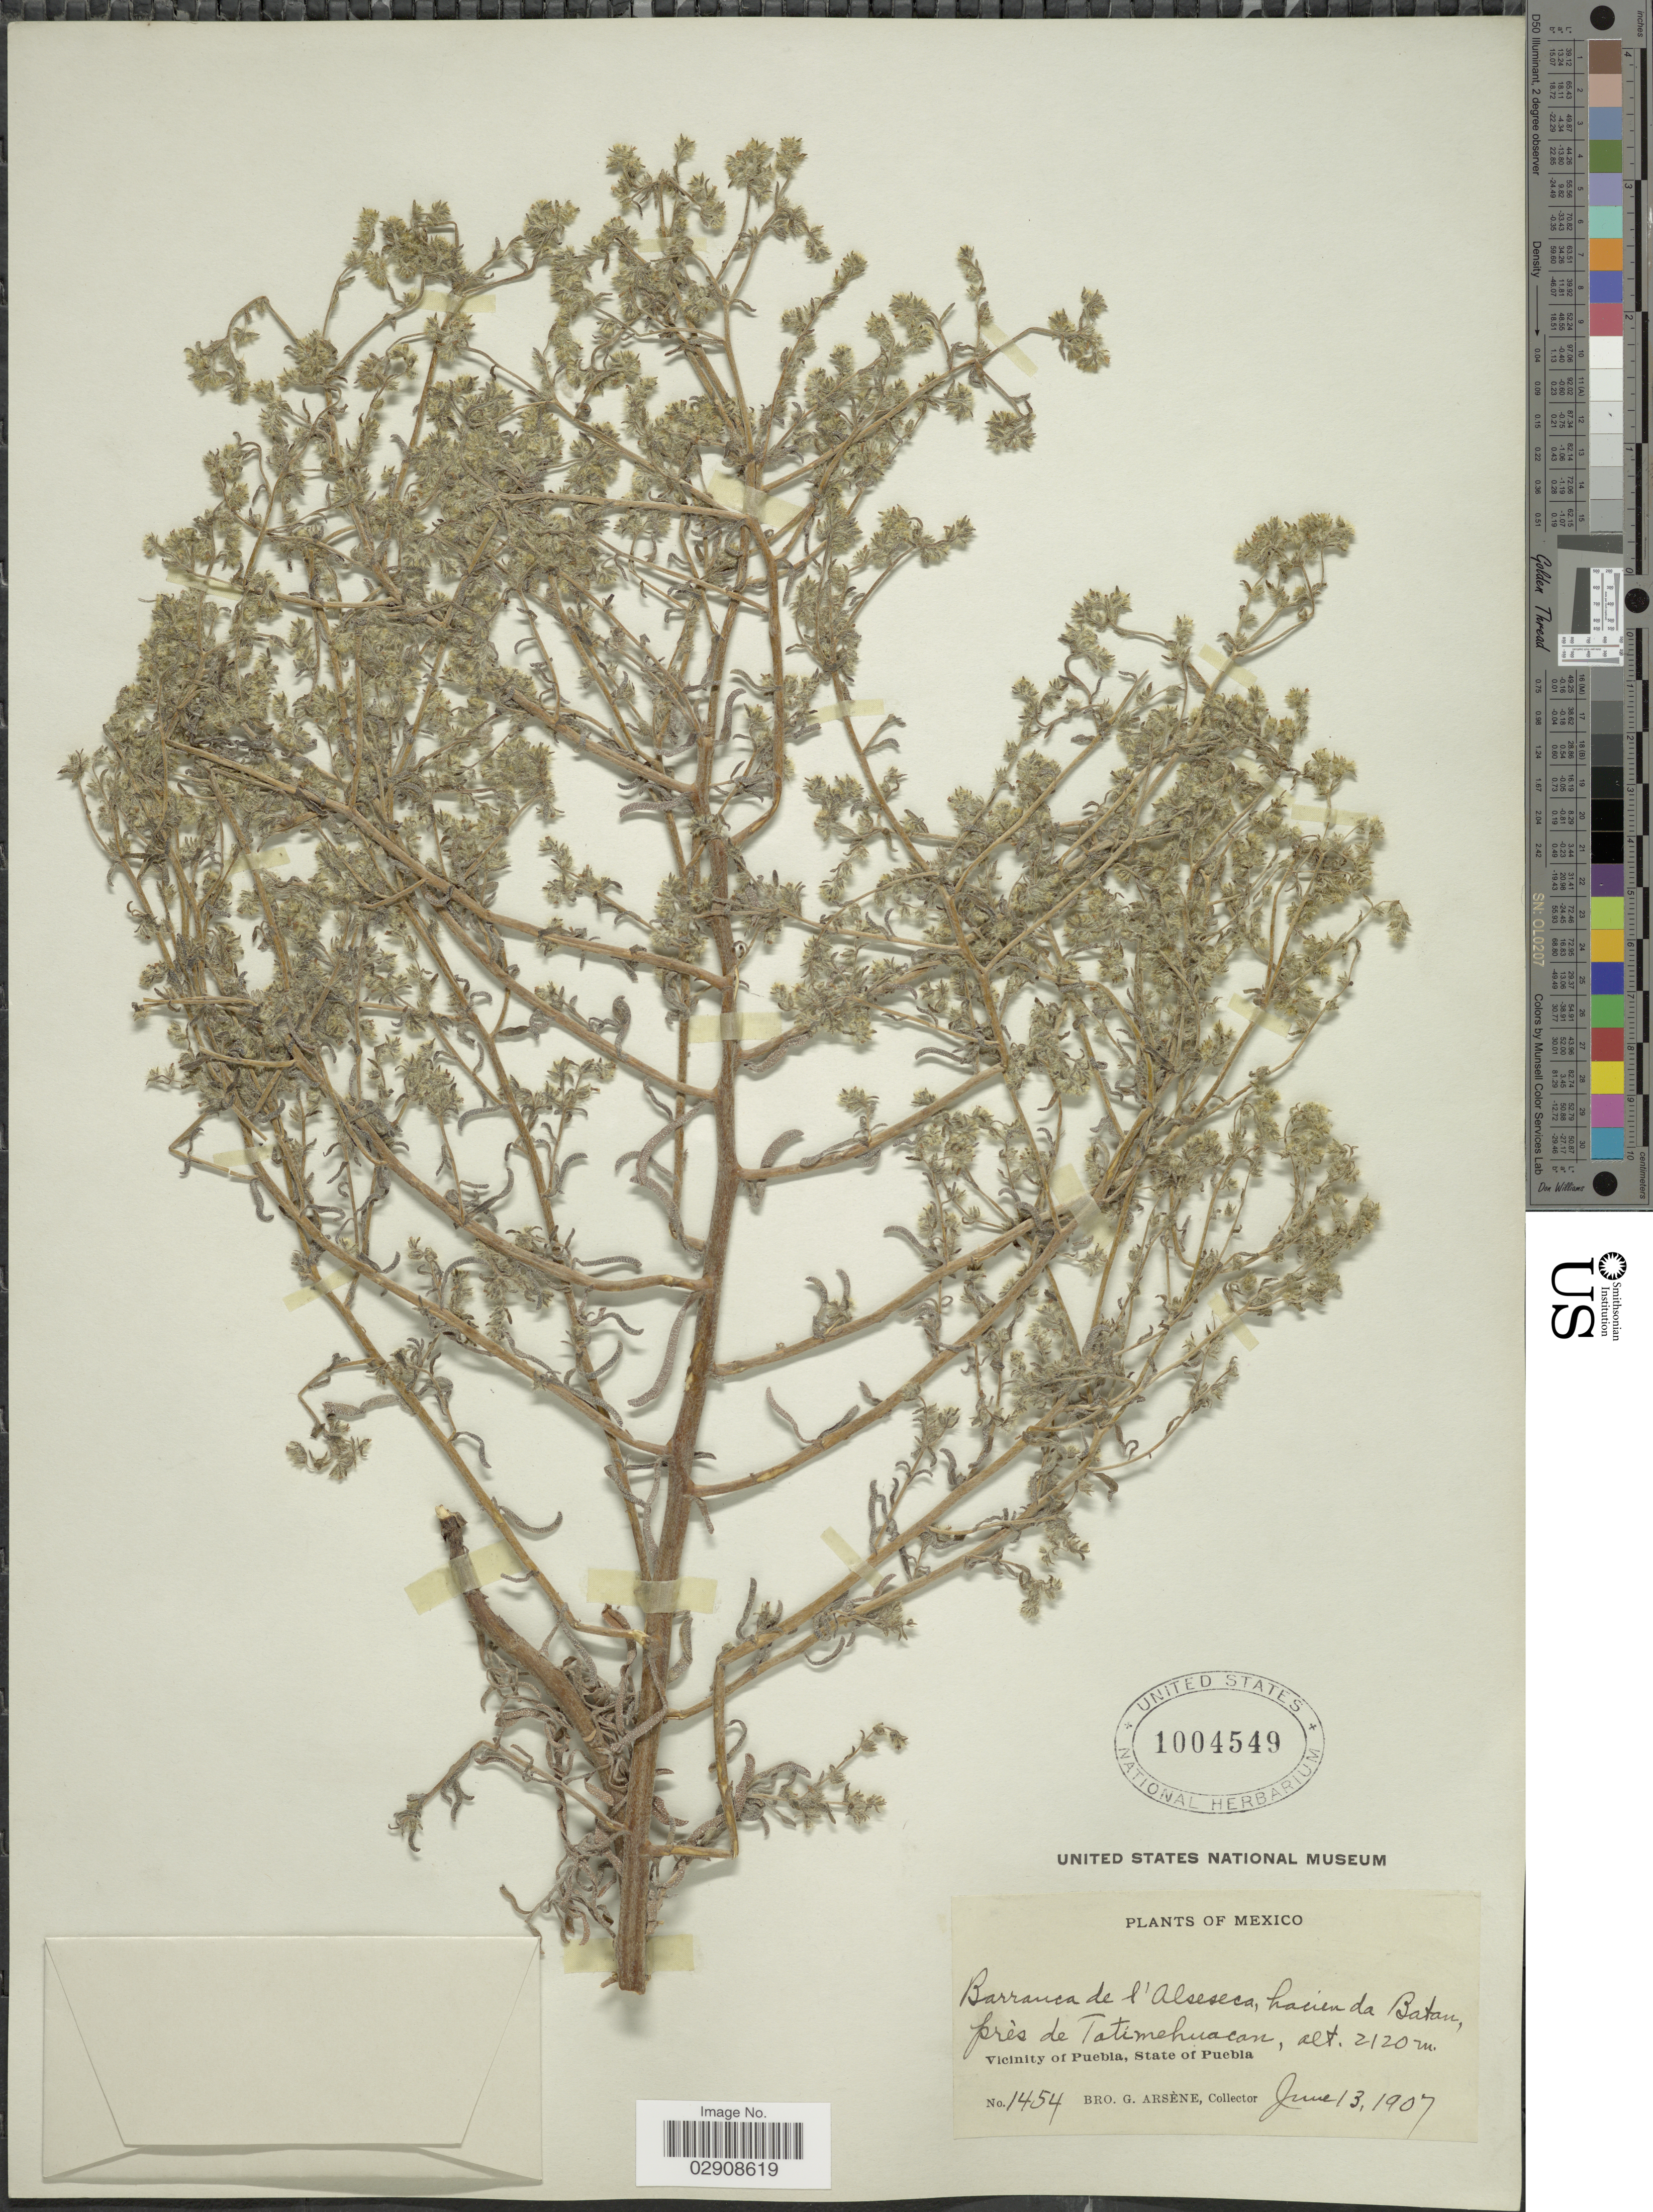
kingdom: Plantae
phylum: Tracheophyta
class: Magnoliopsida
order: Boraginales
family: Boraginaceae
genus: Cryptantha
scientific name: Cryptantha albida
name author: (Kunth) I.M. Johnst.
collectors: Bro. G. Arsène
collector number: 1454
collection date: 1907-06-13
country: Mexico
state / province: Puebla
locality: Barranca de l'Alseseca, hacienda Batan, près de Tatimeghuacan. Vicinity of Puebla.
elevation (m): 2120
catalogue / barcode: US 1004549